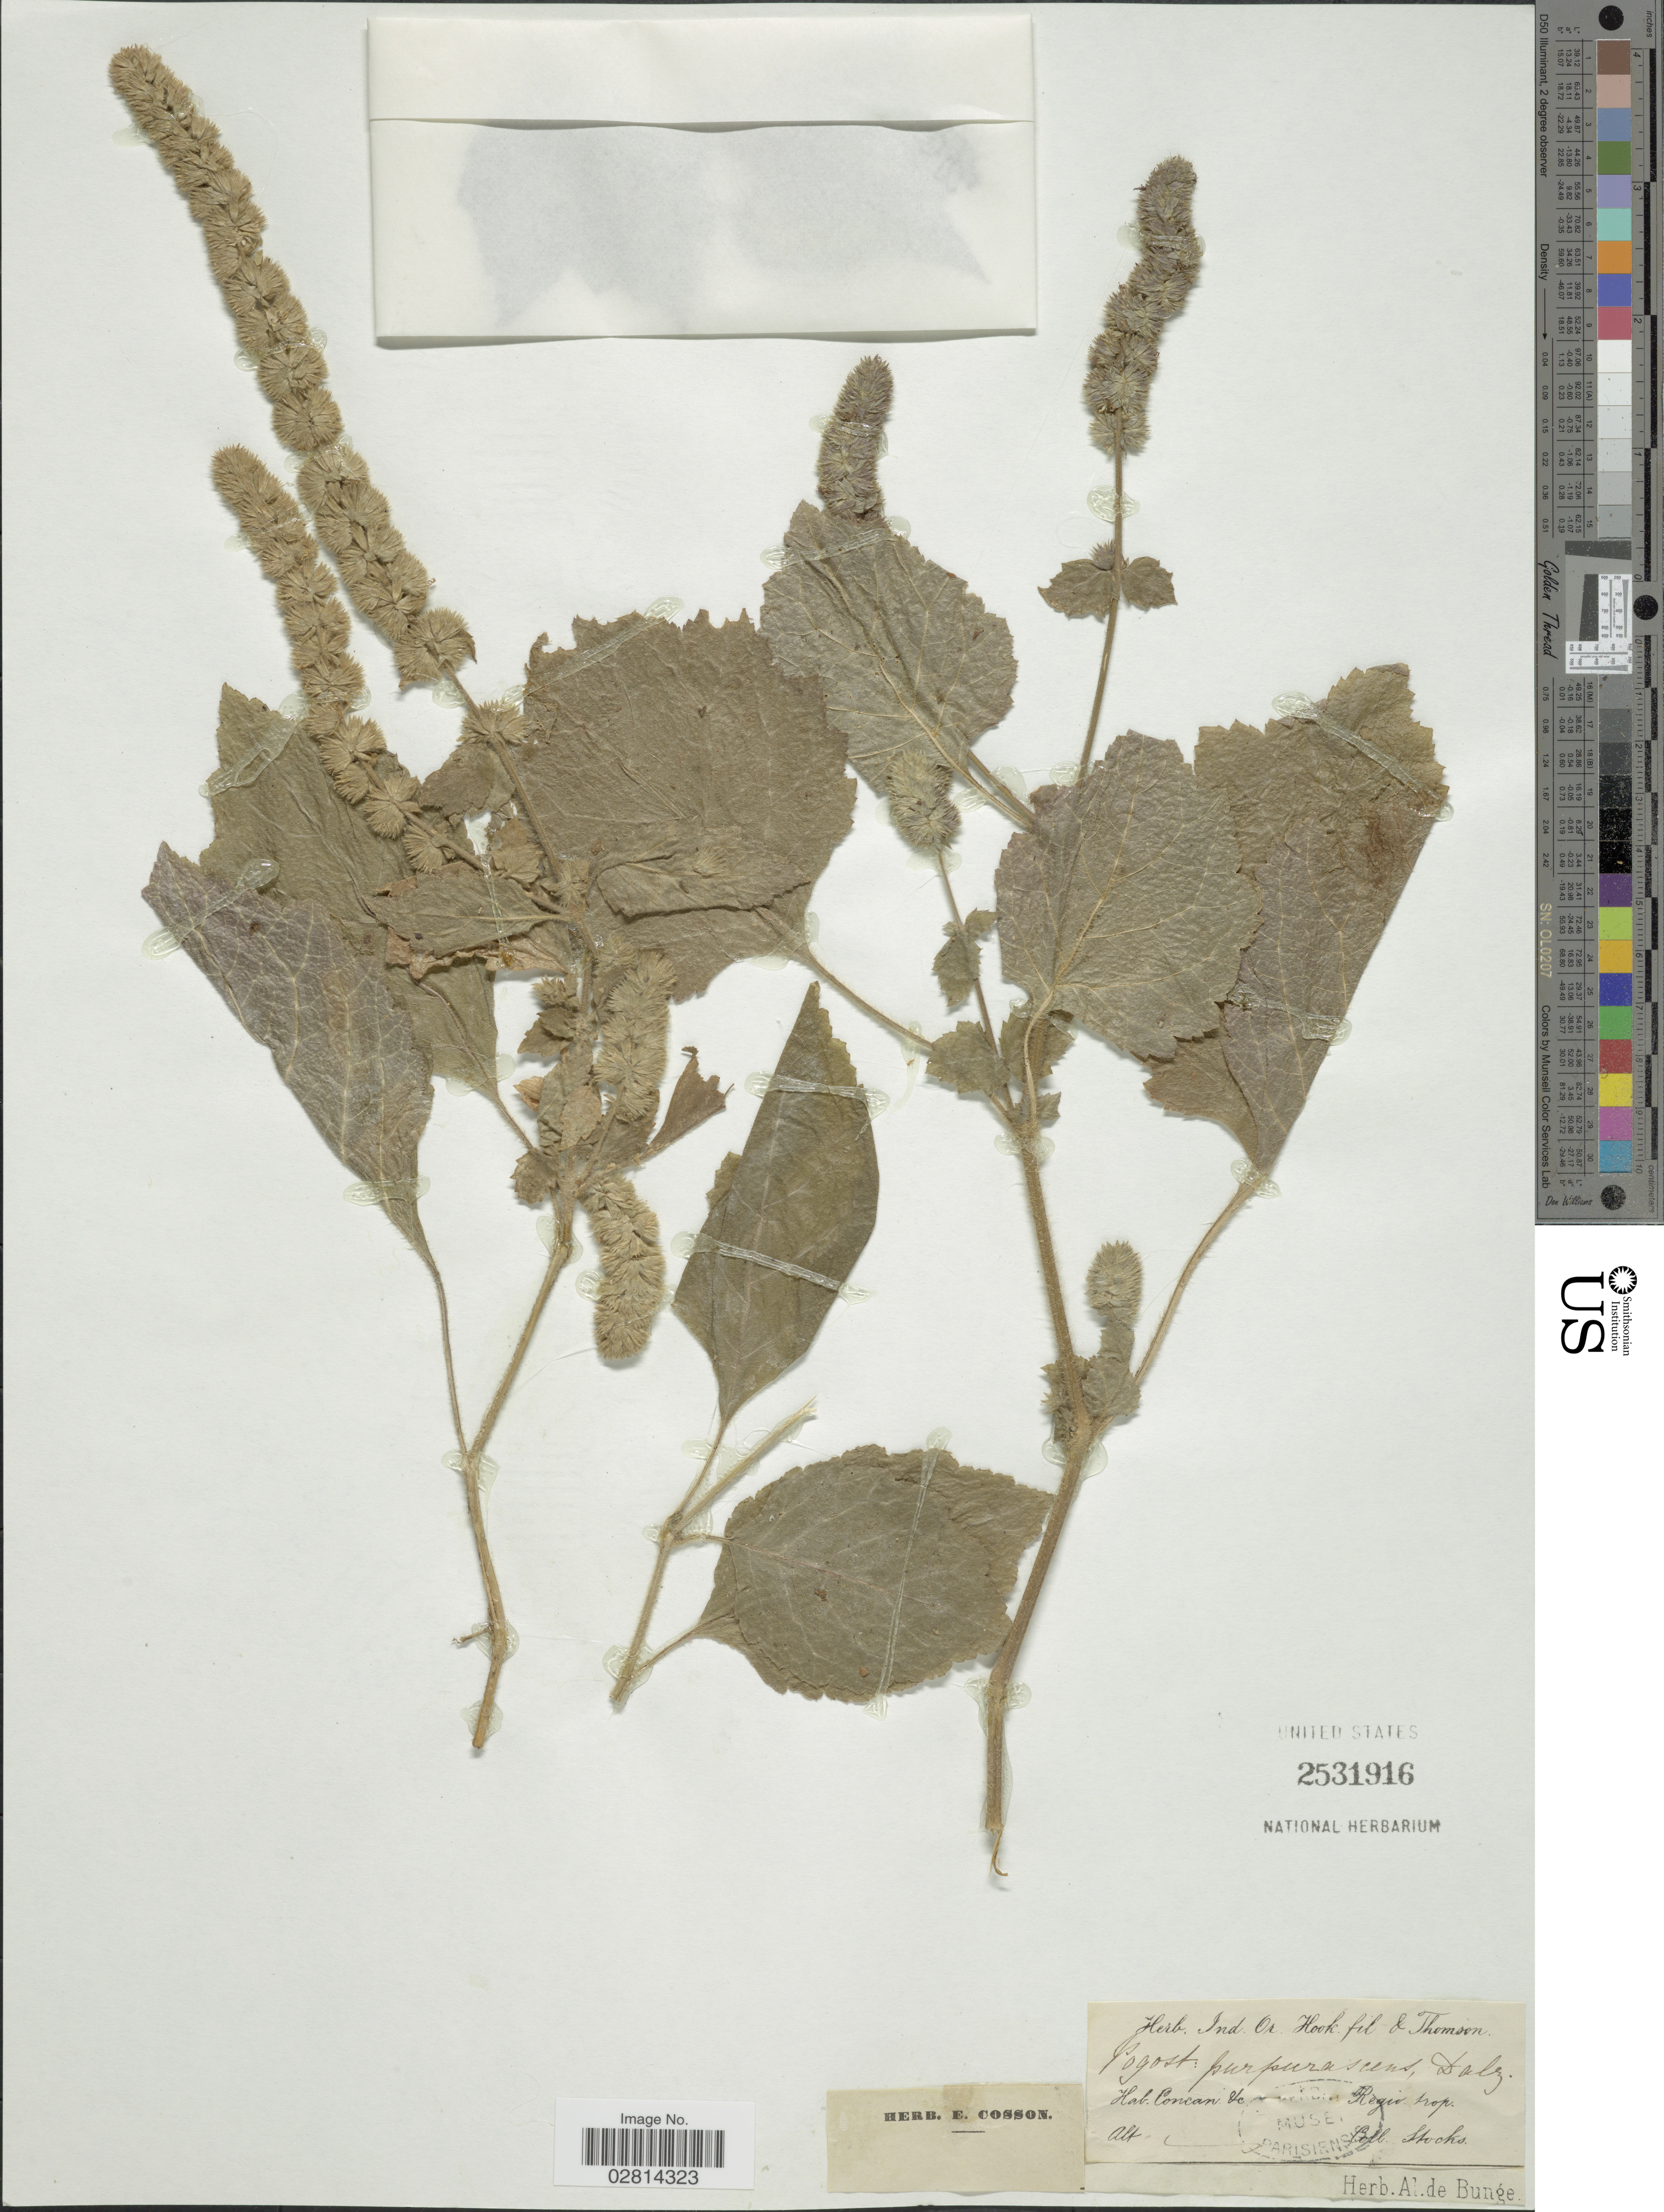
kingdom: Plantae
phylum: Tracheophyta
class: Magnoliopsida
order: Lamiales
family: Lamiaceae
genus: Pogostemon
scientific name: Pogostemon purpurascens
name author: Dalzell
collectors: Stocks, --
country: India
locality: Concan &c. Regio. trop.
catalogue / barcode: US 2531916